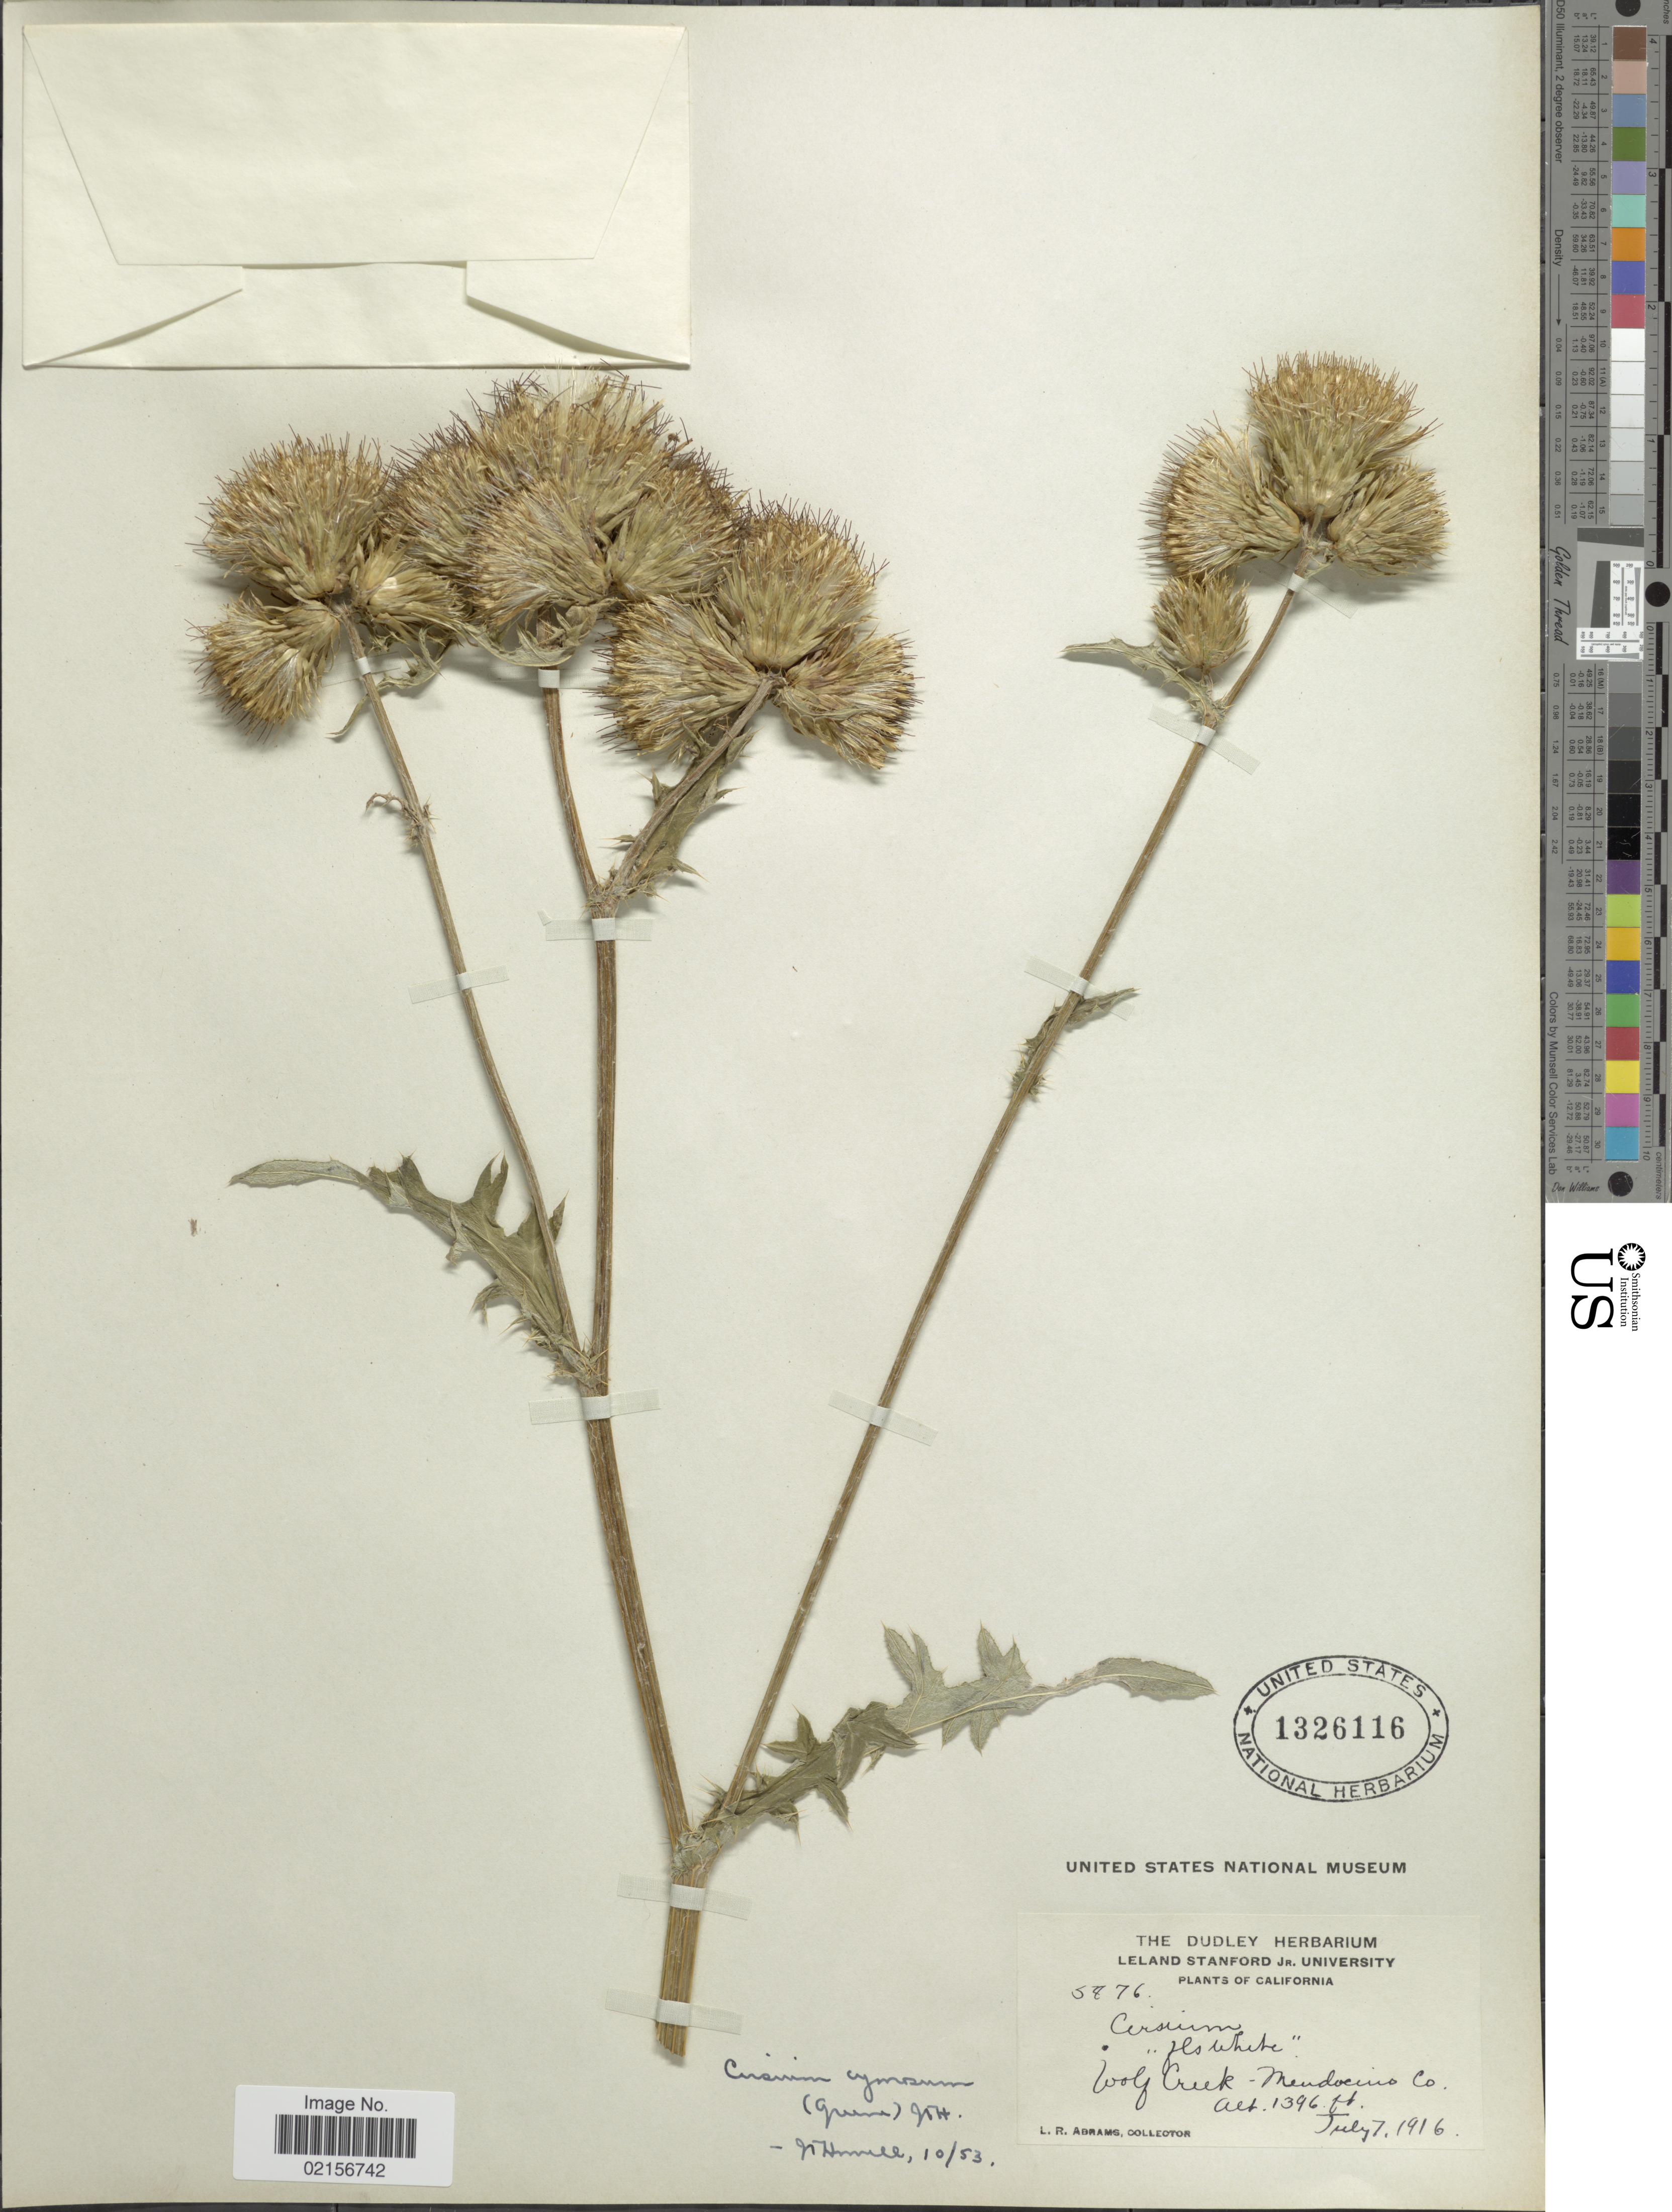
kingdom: Plantae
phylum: Tracheophyta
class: Magnoliopsida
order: Asterales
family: Asteraceae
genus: Cirsium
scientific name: Cirsium cymosum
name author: (Greene) J.T. Howell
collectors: L. Abrams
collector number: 5876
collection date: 1916-07-07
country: United States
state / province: California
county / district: Mendocino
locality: Wolf Creek - Mendocino Co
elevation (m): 426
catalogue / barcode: US 1326116